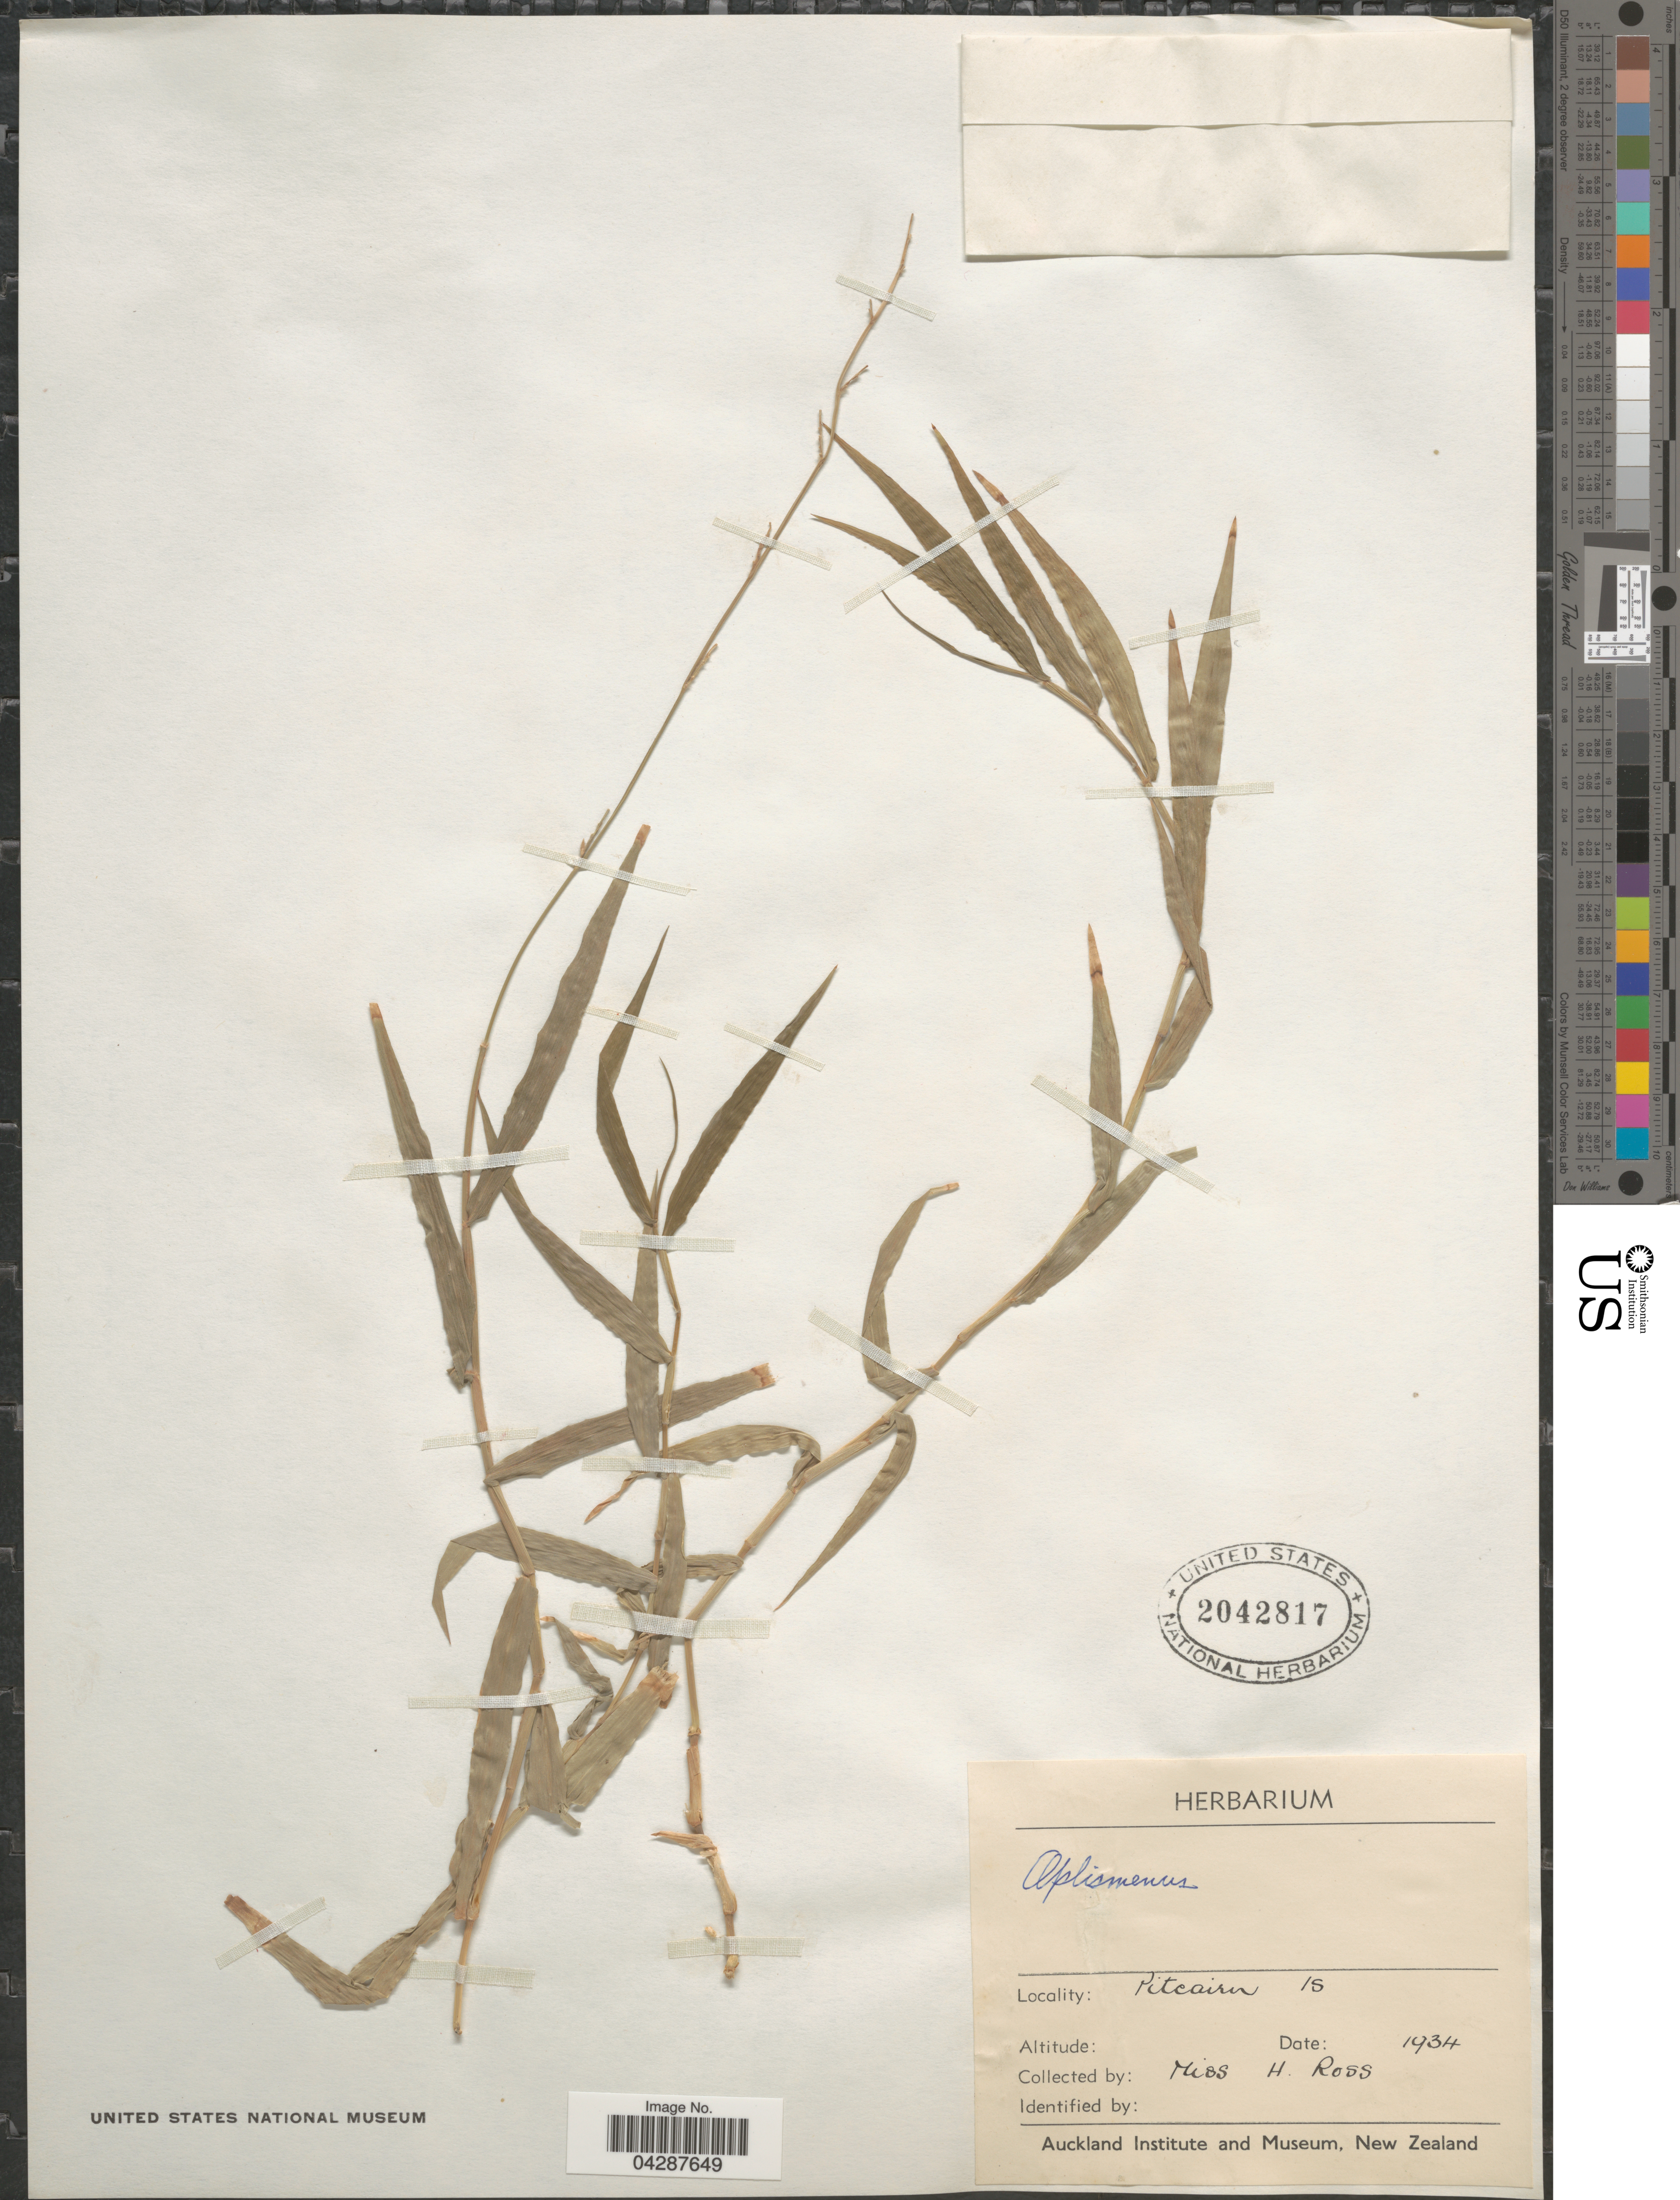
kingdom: Plantae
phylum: Tracheophyta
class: Liliopsida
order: Poales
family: Poaceae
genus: Oplismenus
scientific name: Oplismenus sp.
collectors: H. Ross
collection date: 1934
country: New Zealand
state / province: Auckland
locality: Pitcairn Is.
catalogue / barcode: US 2042817